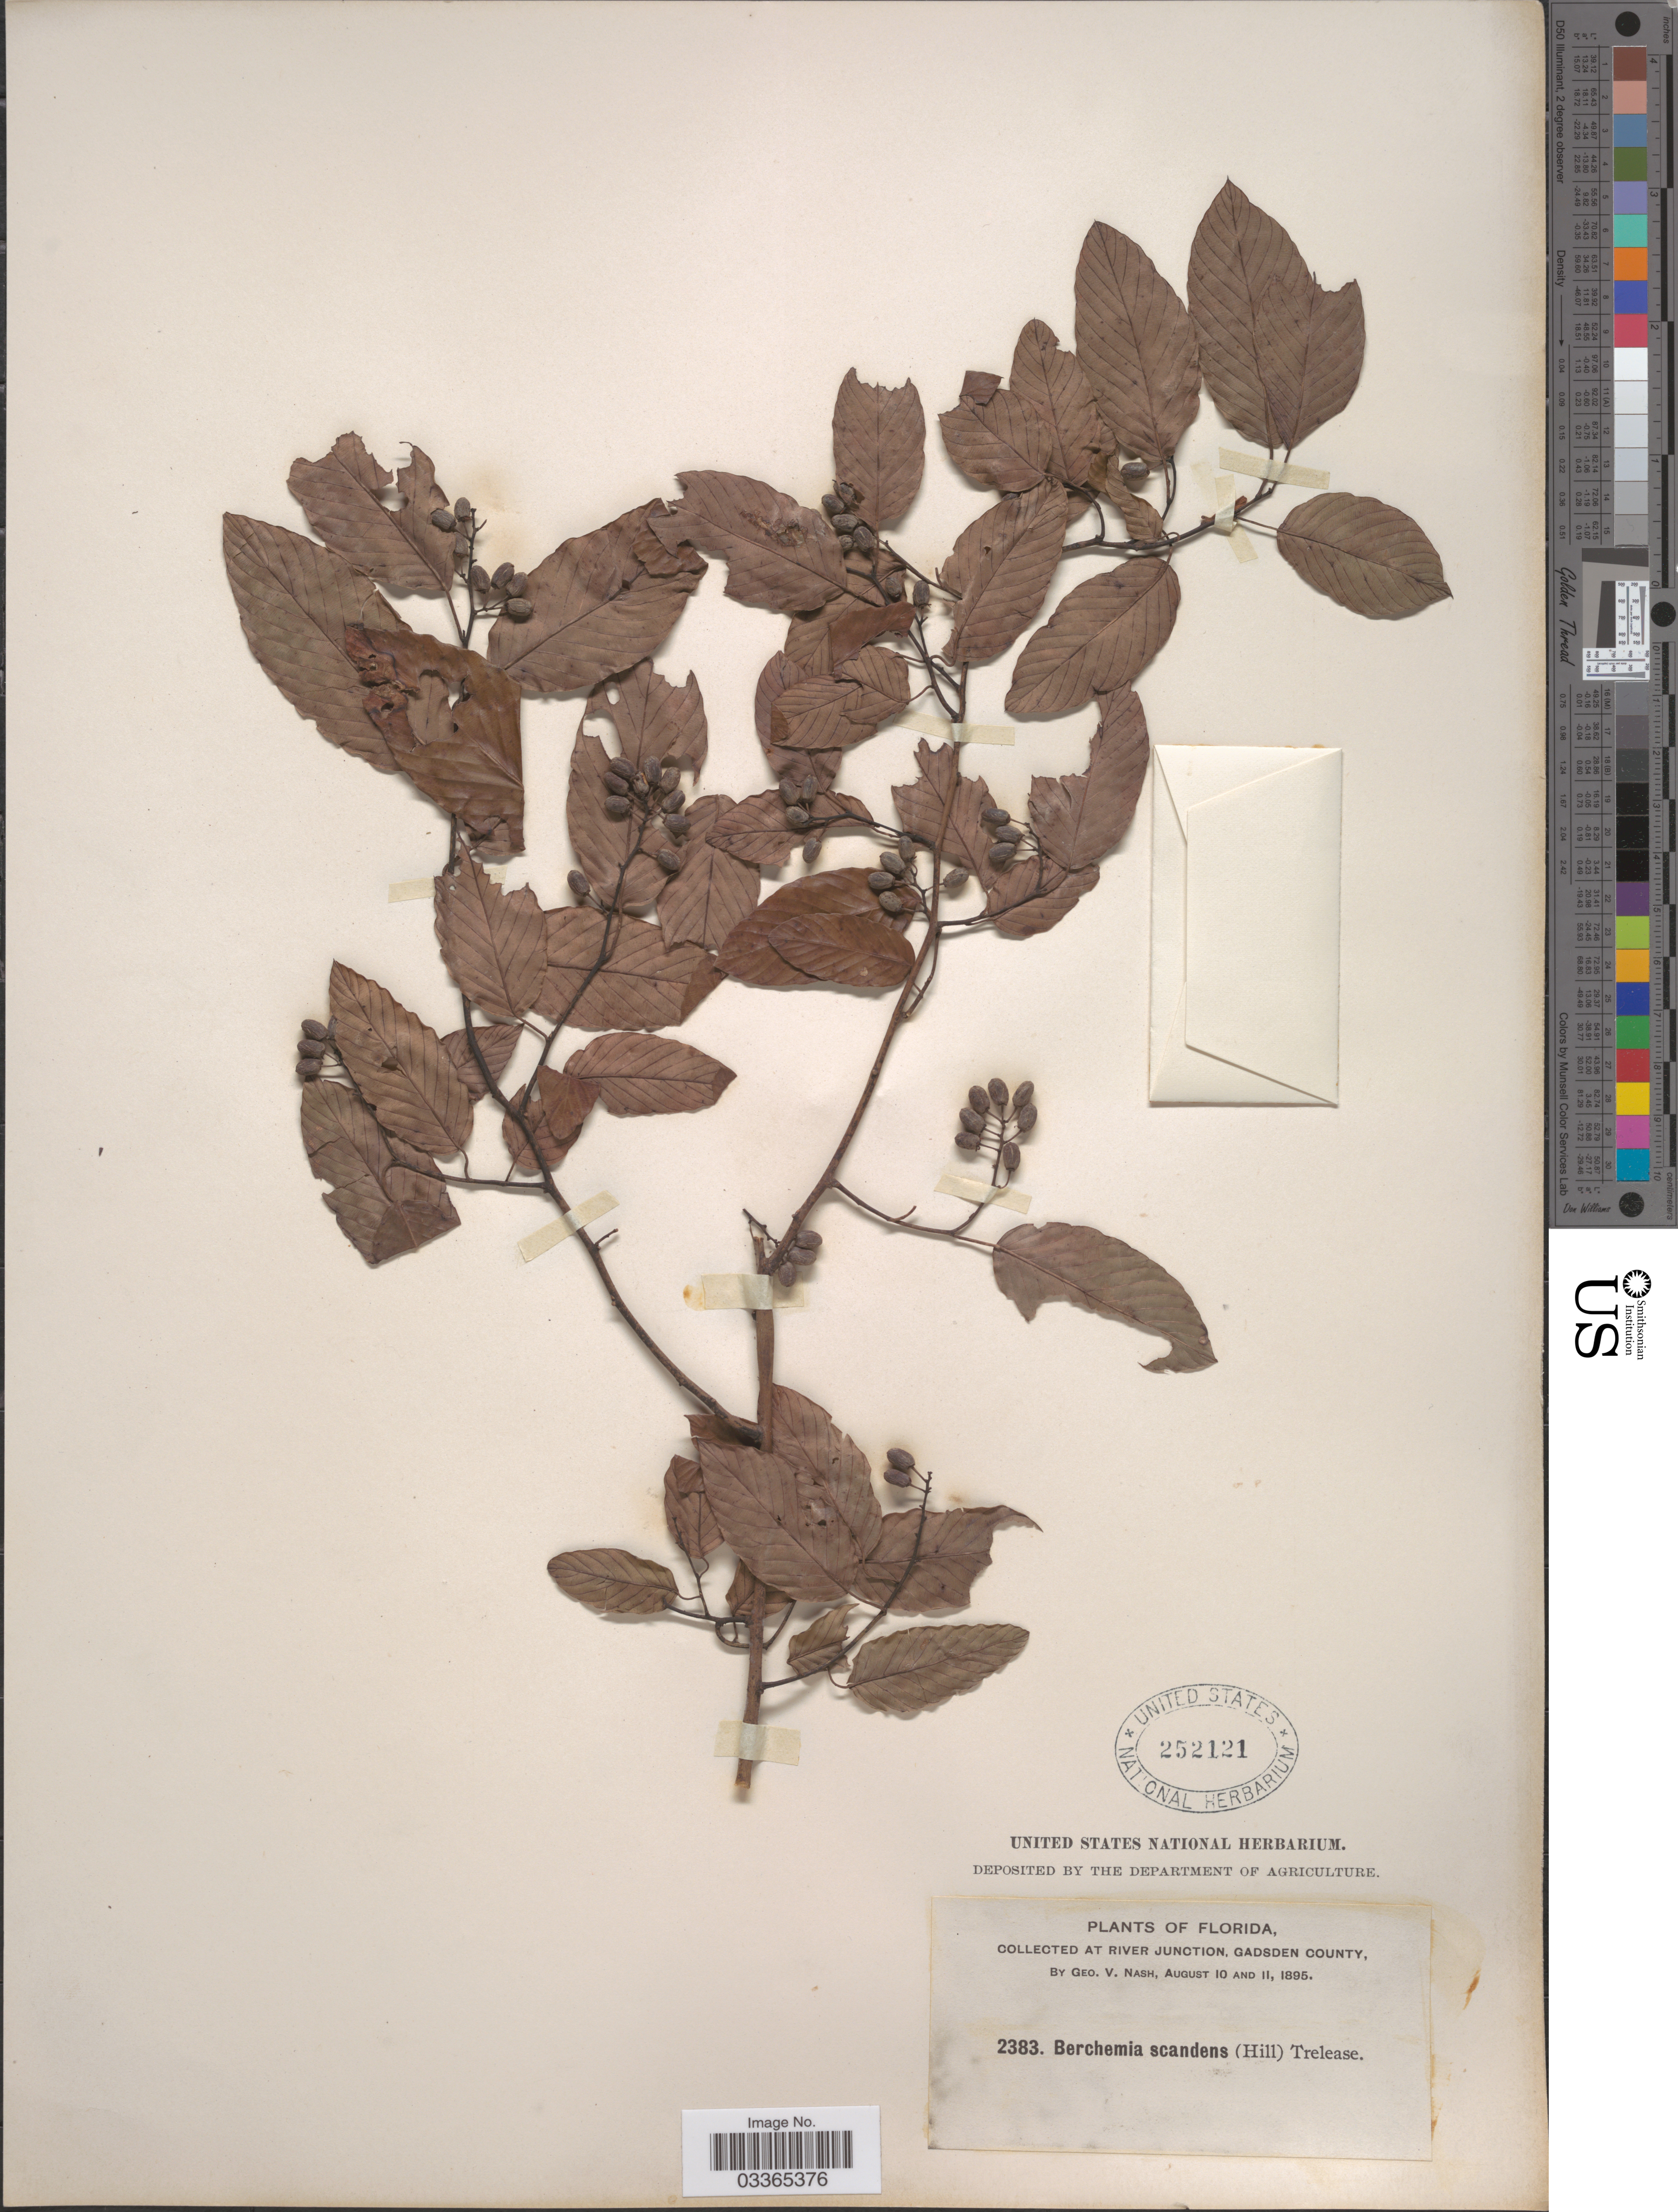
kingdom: Plantae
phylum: Tracheophyta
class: Magnoliopsida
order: Rosales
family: Rhamnaceae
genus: Berchemia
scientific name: Berchemia scandens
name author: (Hill) K. Koch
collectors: G. V. Nash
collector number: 2383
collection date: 1895-08-10/1895-08-11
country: United States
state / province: Florida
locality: At river junction, Gadsen County.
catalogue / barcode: US 252121